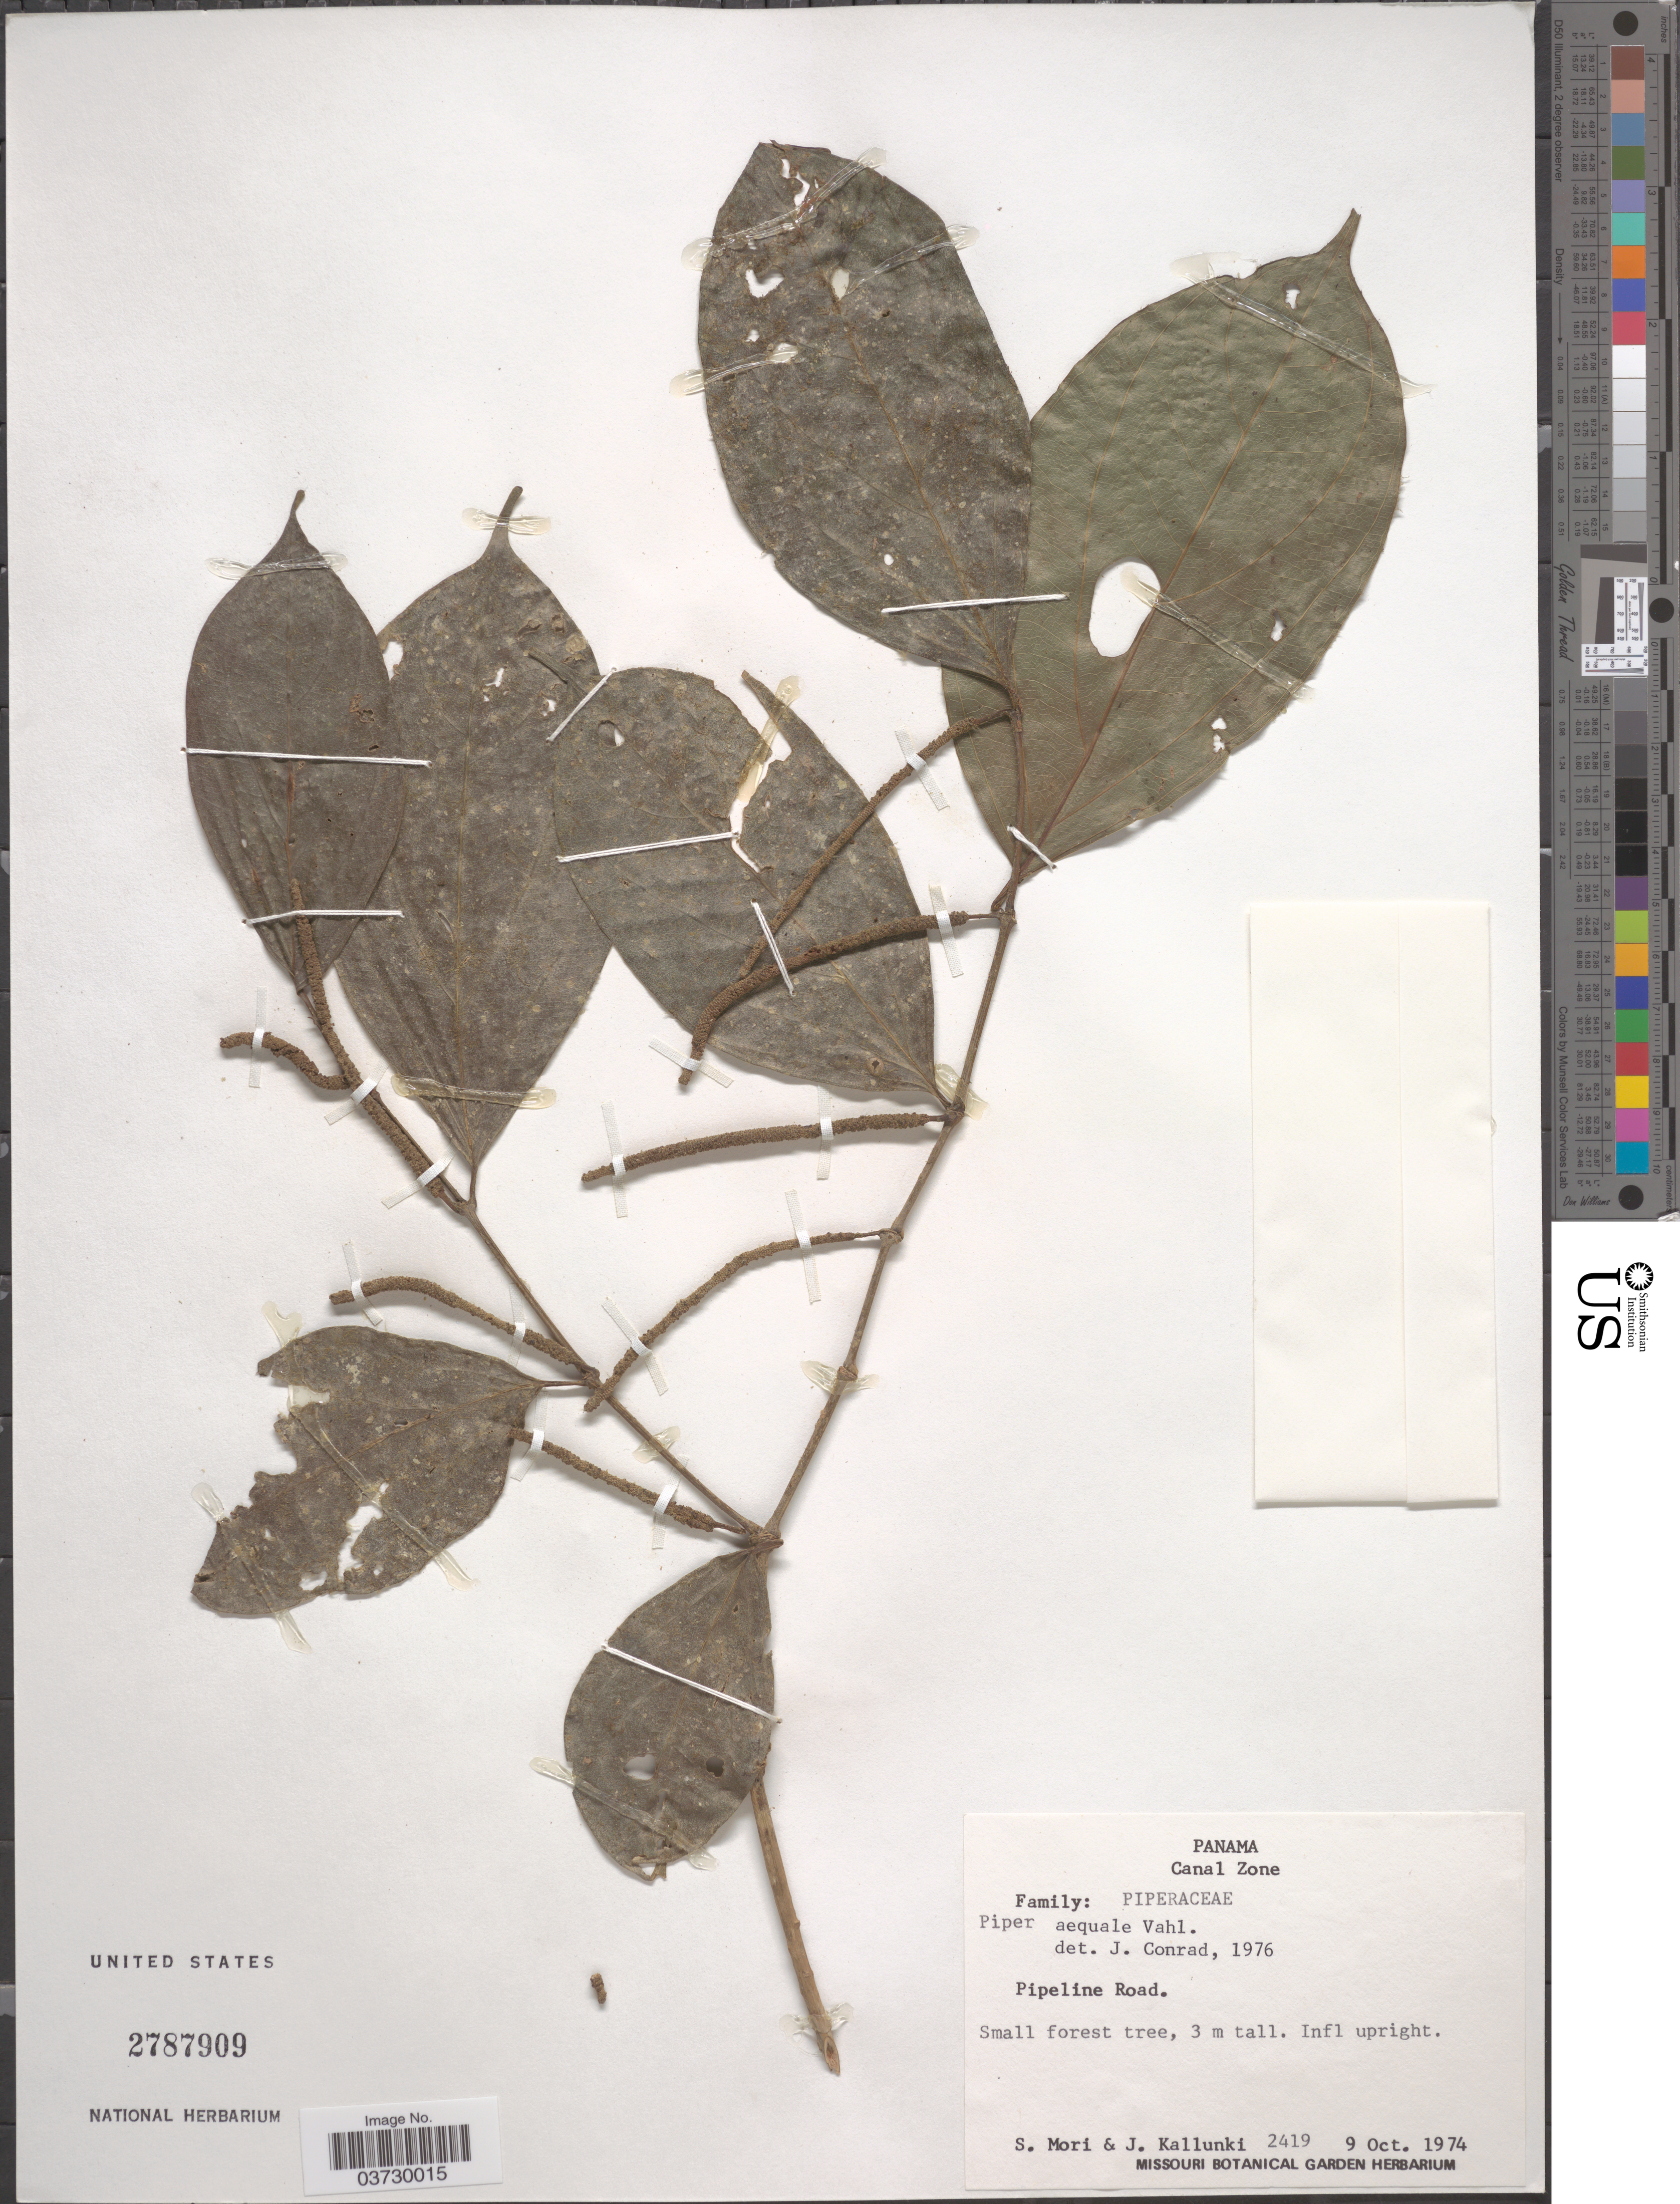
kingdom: Plantae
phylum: Tracheophyta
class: Magnoliopsida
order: Piperales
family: Piperaceae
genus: Piper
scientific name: Piper aequale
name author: Vahl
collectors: S. Mori & J. Kallunki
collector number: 2419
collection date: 1974-10-09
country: Panama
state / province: Colón / Panamá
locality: Canal Zone. Pipeline Road.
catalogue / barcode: US 2787909